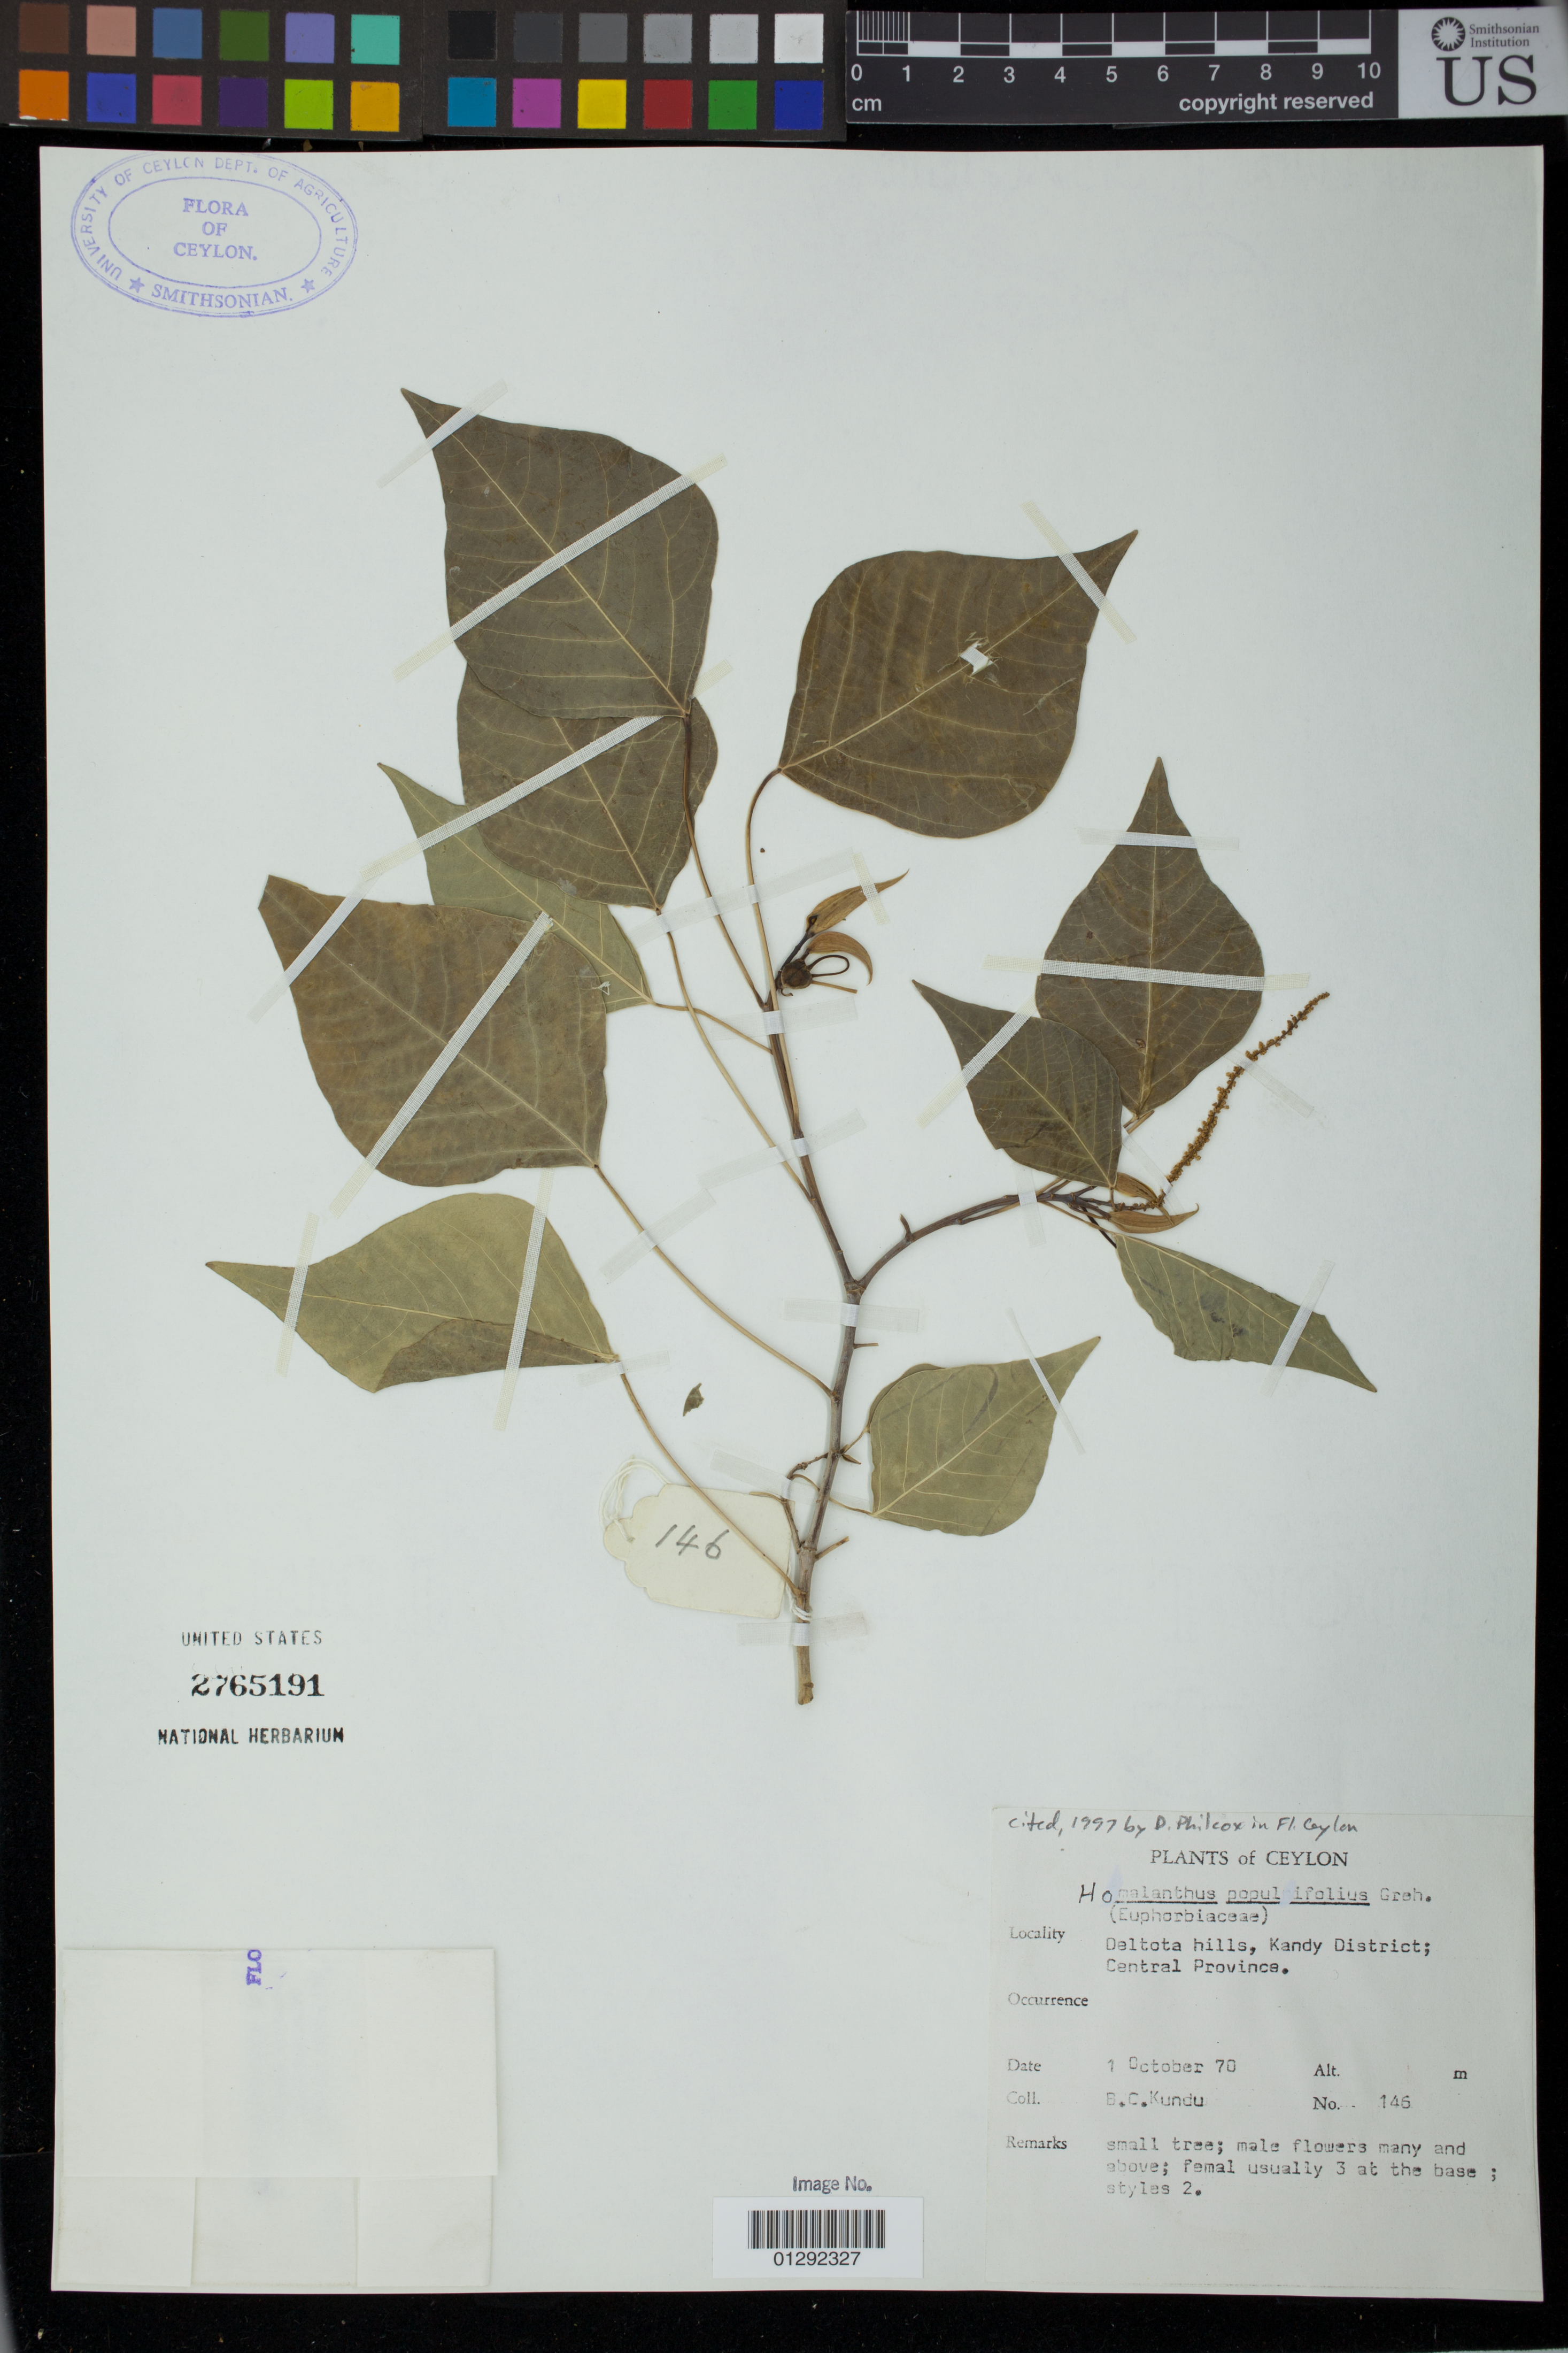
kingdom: Plantae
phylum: Tracheophyta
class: Magnoliopsida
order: Malpighiales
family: Euphorbiaceae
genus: Homalanthus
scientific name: Homalanthus populifolius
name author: Graham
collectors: B. C. Kundu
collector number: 146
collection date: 1970-10-01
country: Sri Lanka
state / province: Central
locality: Ceylon. Deltota Hills, Kandy District.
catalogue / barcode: US 2765191